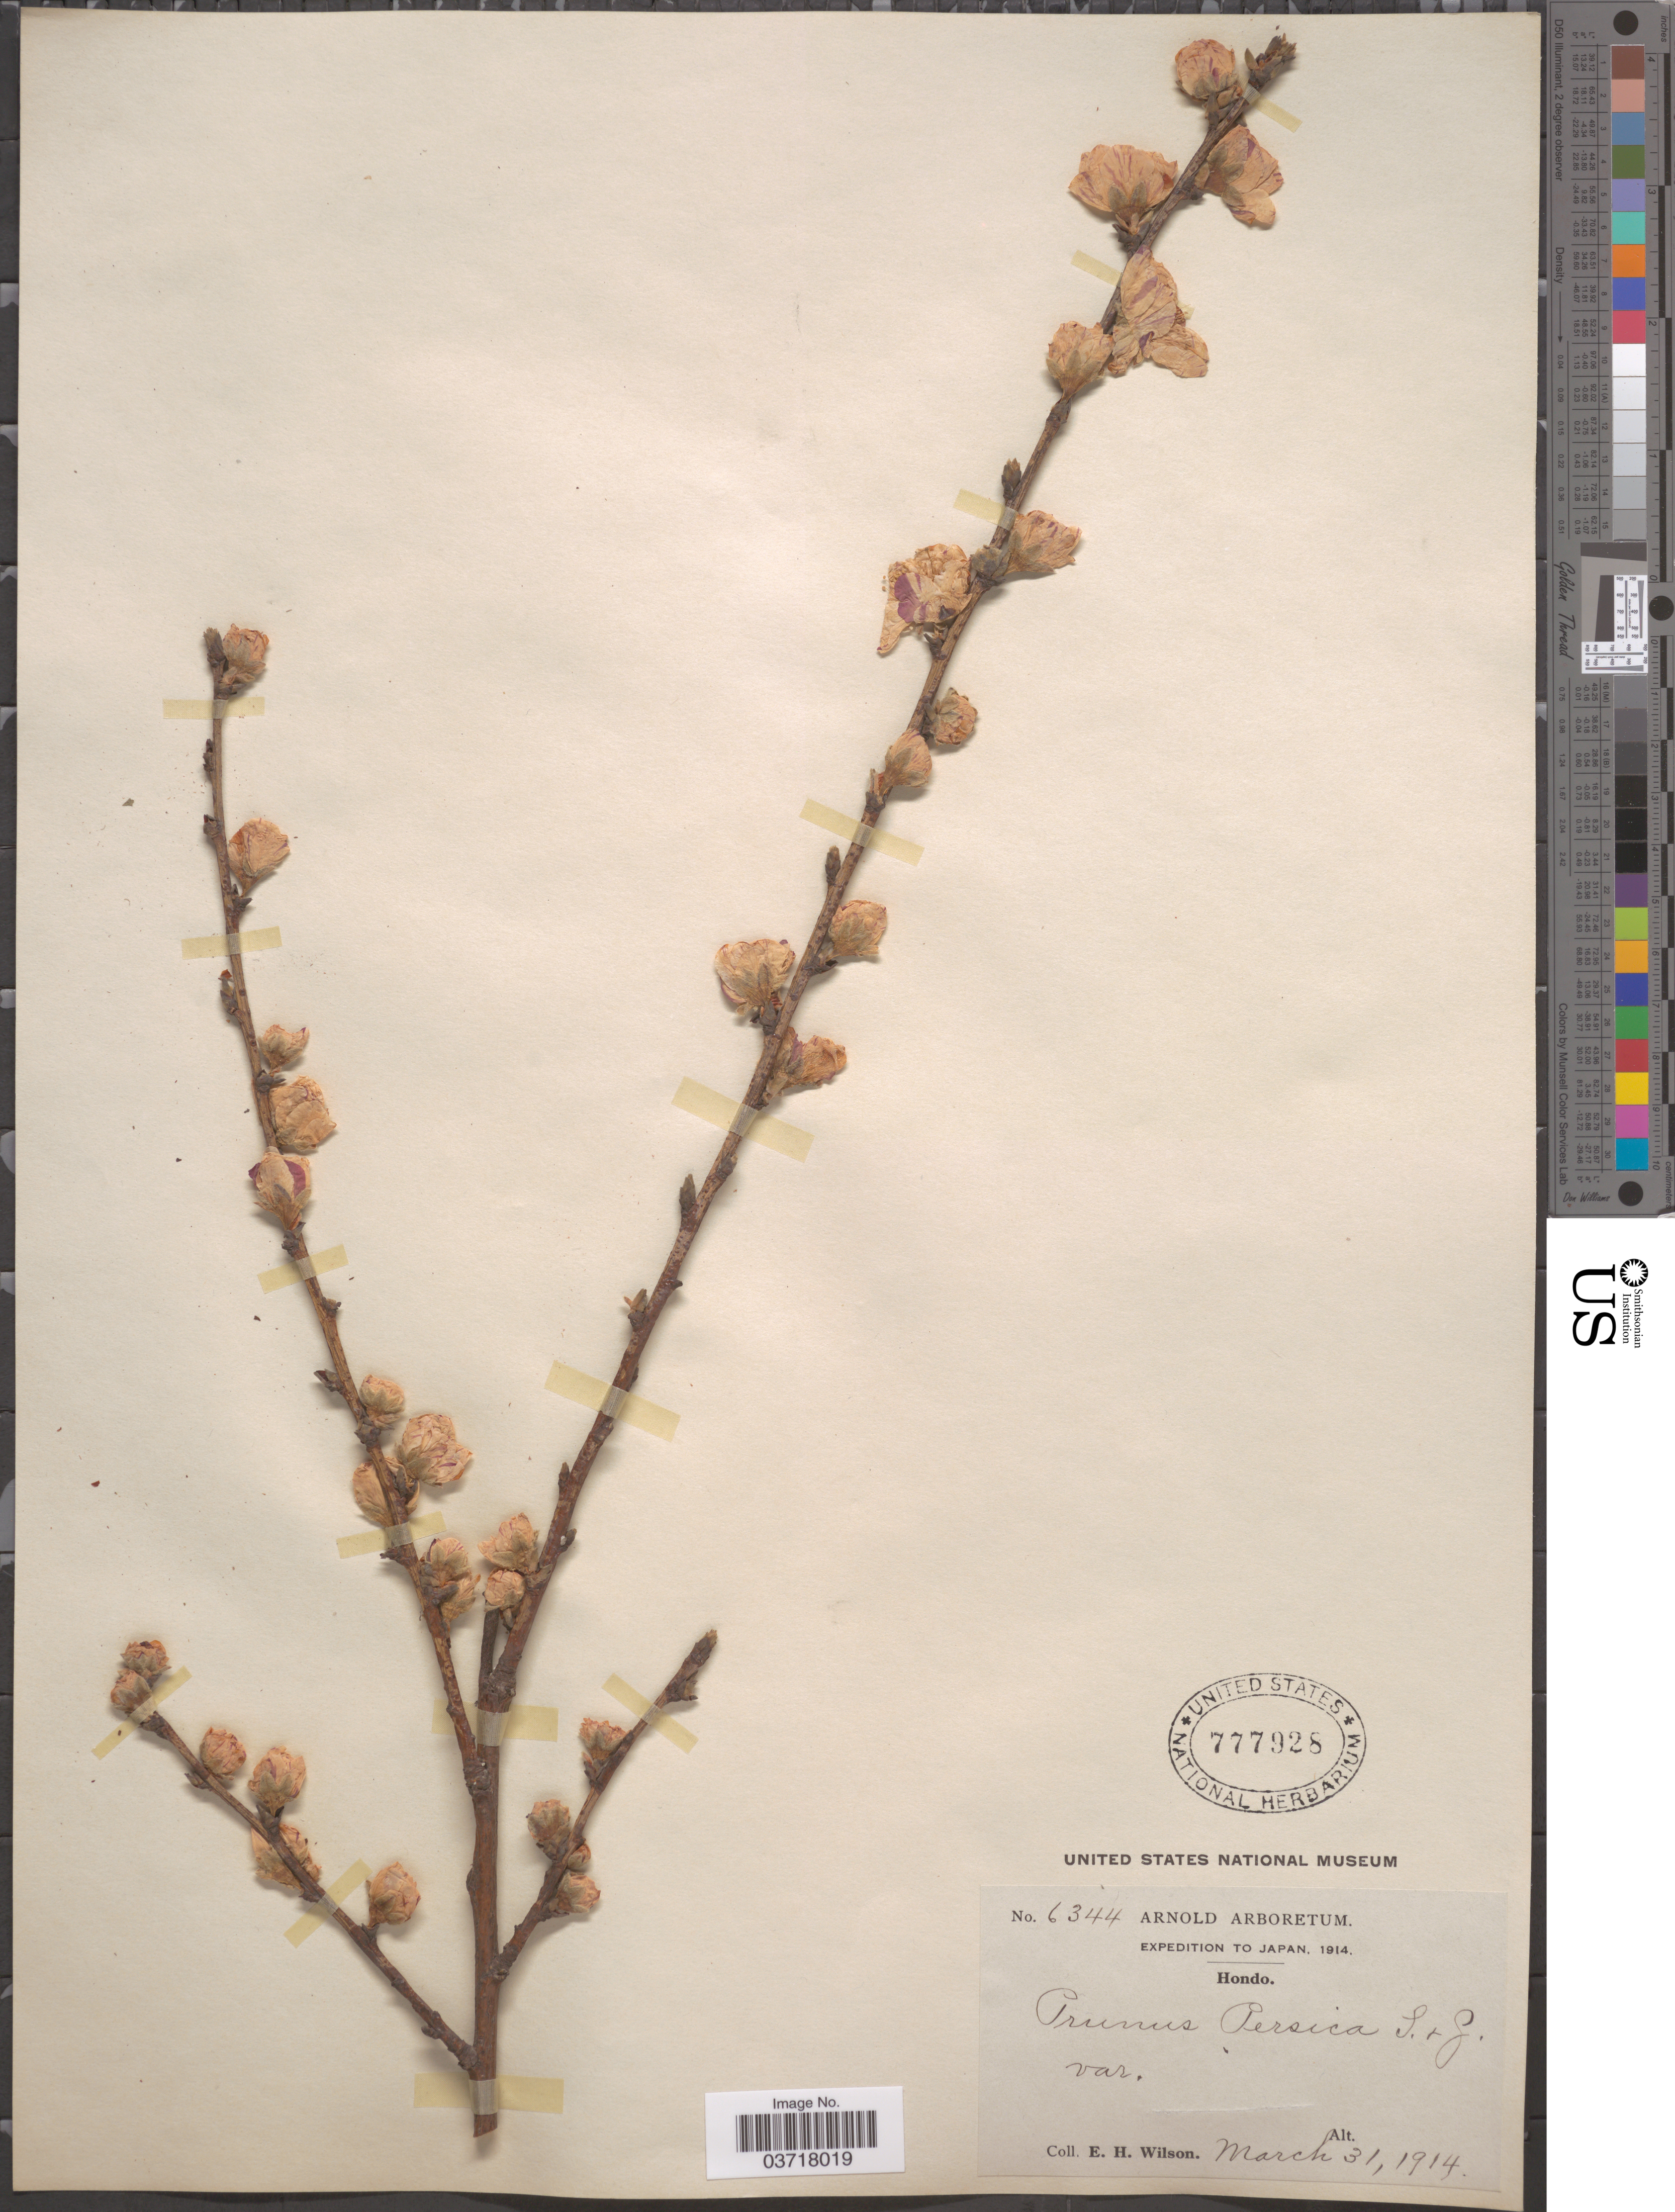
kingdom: Plantae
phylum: Tracheophyta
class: Magnoliopsida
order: Rosales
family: Rosaceae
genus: Prunus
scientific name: Prunus persica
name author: (L.) Batsch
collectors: E. Wilson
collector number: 6344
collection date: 1914-03-31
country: Japan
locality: Hondo.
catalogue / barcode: US 777928